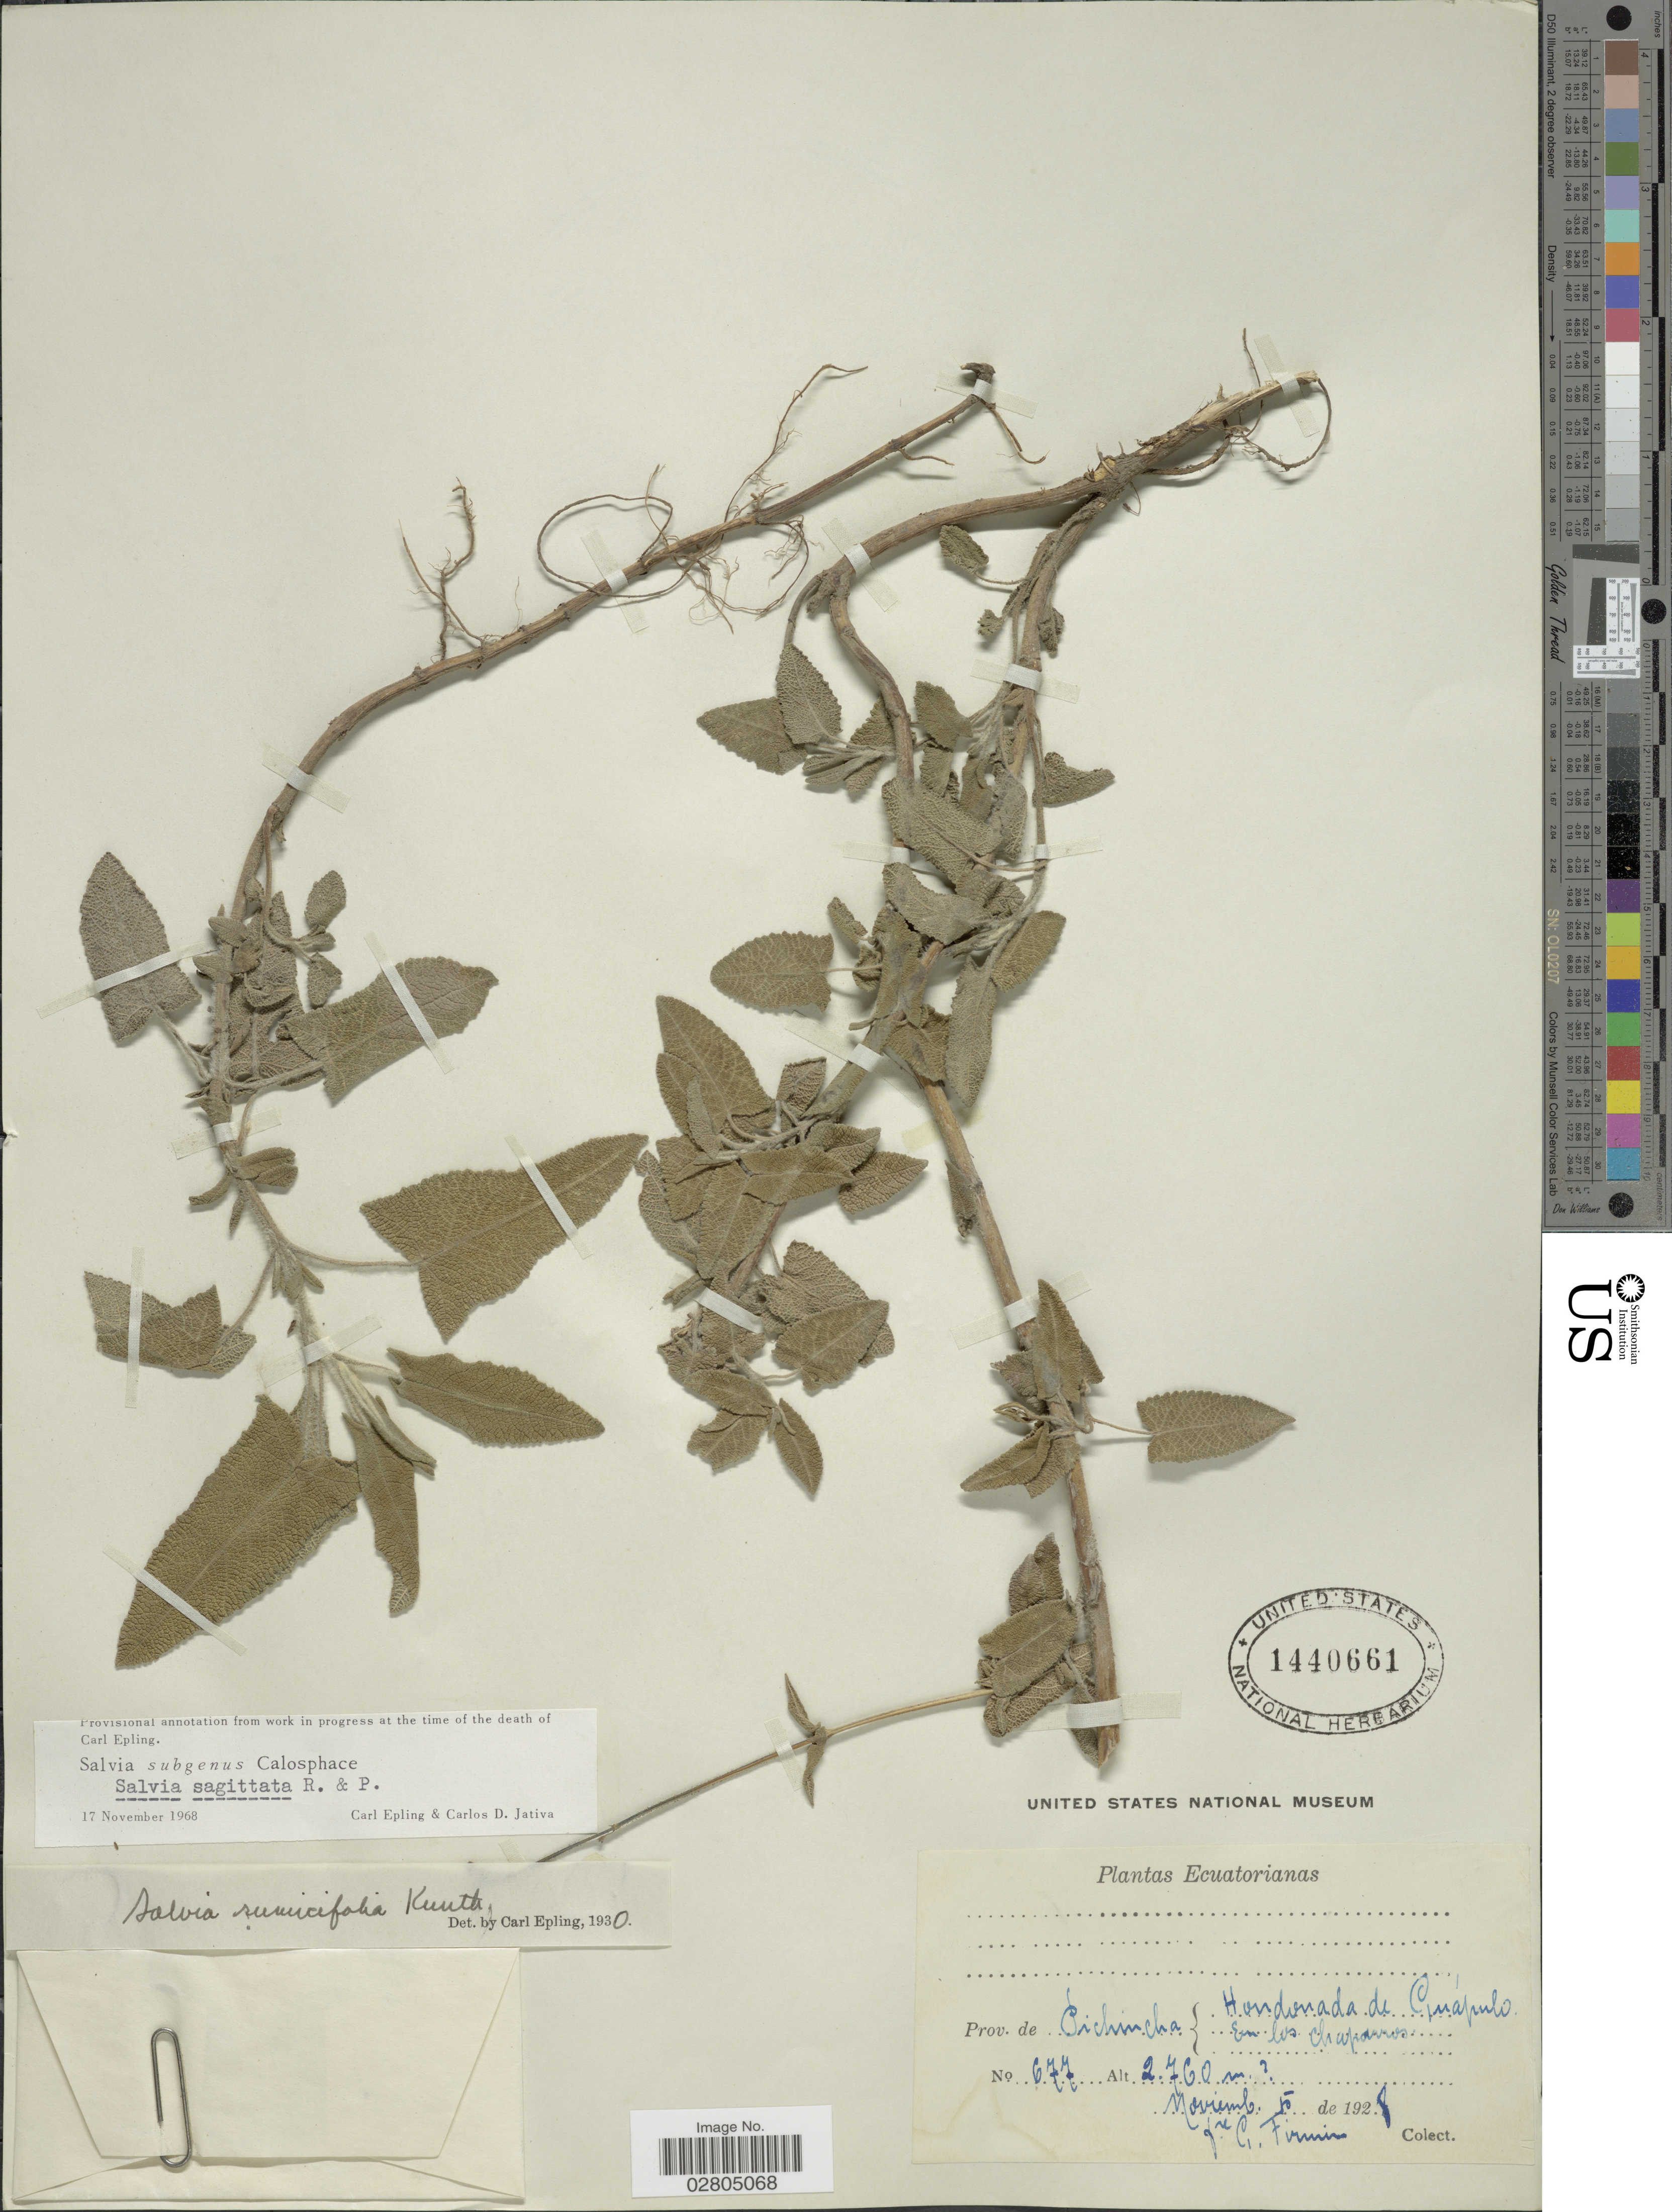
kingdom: Plantae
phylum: Tracheophyta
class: Magnoliopsida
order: Lamiales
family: Lamiaceae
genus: Salvia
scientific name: Salvia sagittata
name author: Ruiz & Pav.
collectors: F. Firmin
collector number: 677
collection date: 1928-11-15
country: Ecuador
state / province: Pichincha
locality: Hondunada de Guápulo en los Chaparros.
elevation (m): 2760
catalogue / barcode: US 1440661